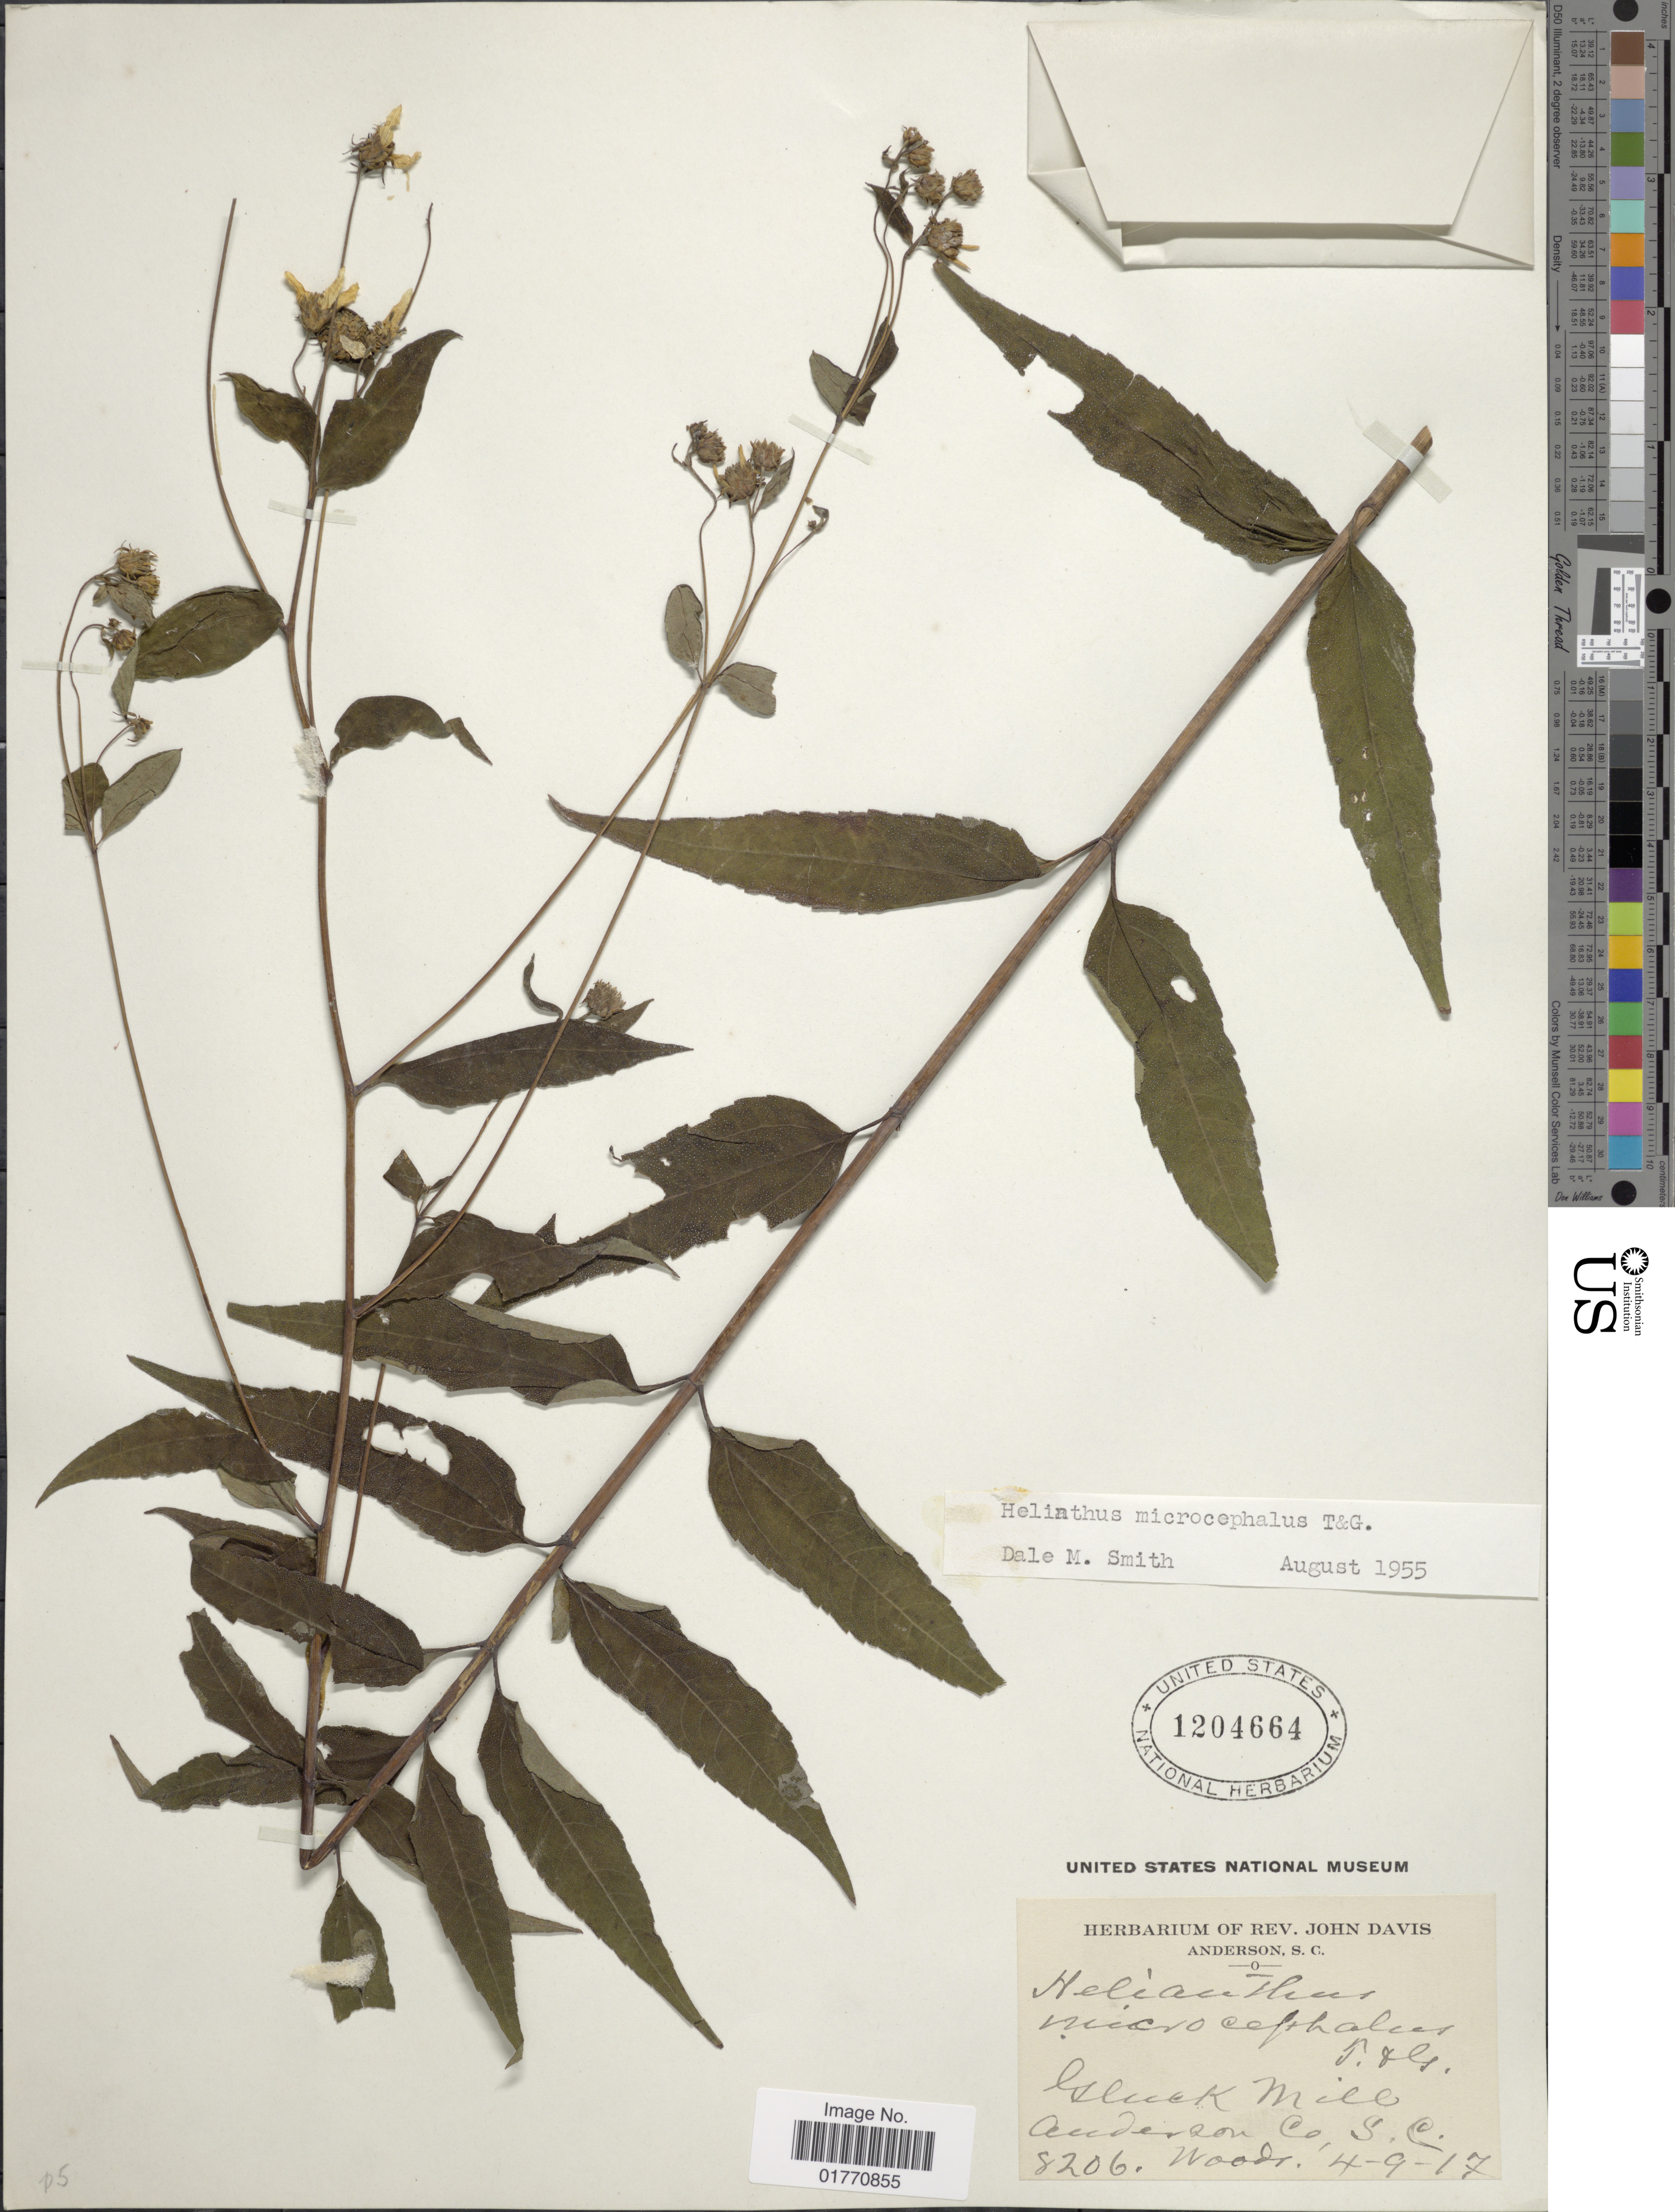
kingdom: Plantae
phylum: Tracheophyta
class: Magnoliopsida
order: Asterales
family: Asteraceae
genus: Helianthus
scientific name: Helianthus microcephalus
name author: Torr. & A. Gray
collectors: ex herb. Rev. John Davis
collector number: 8206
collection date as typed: Transcribed d/m/y: 9/4/17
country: United States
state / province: South Carolina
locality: Gluck Mill, Anderson Co.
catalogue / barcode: US 1204664